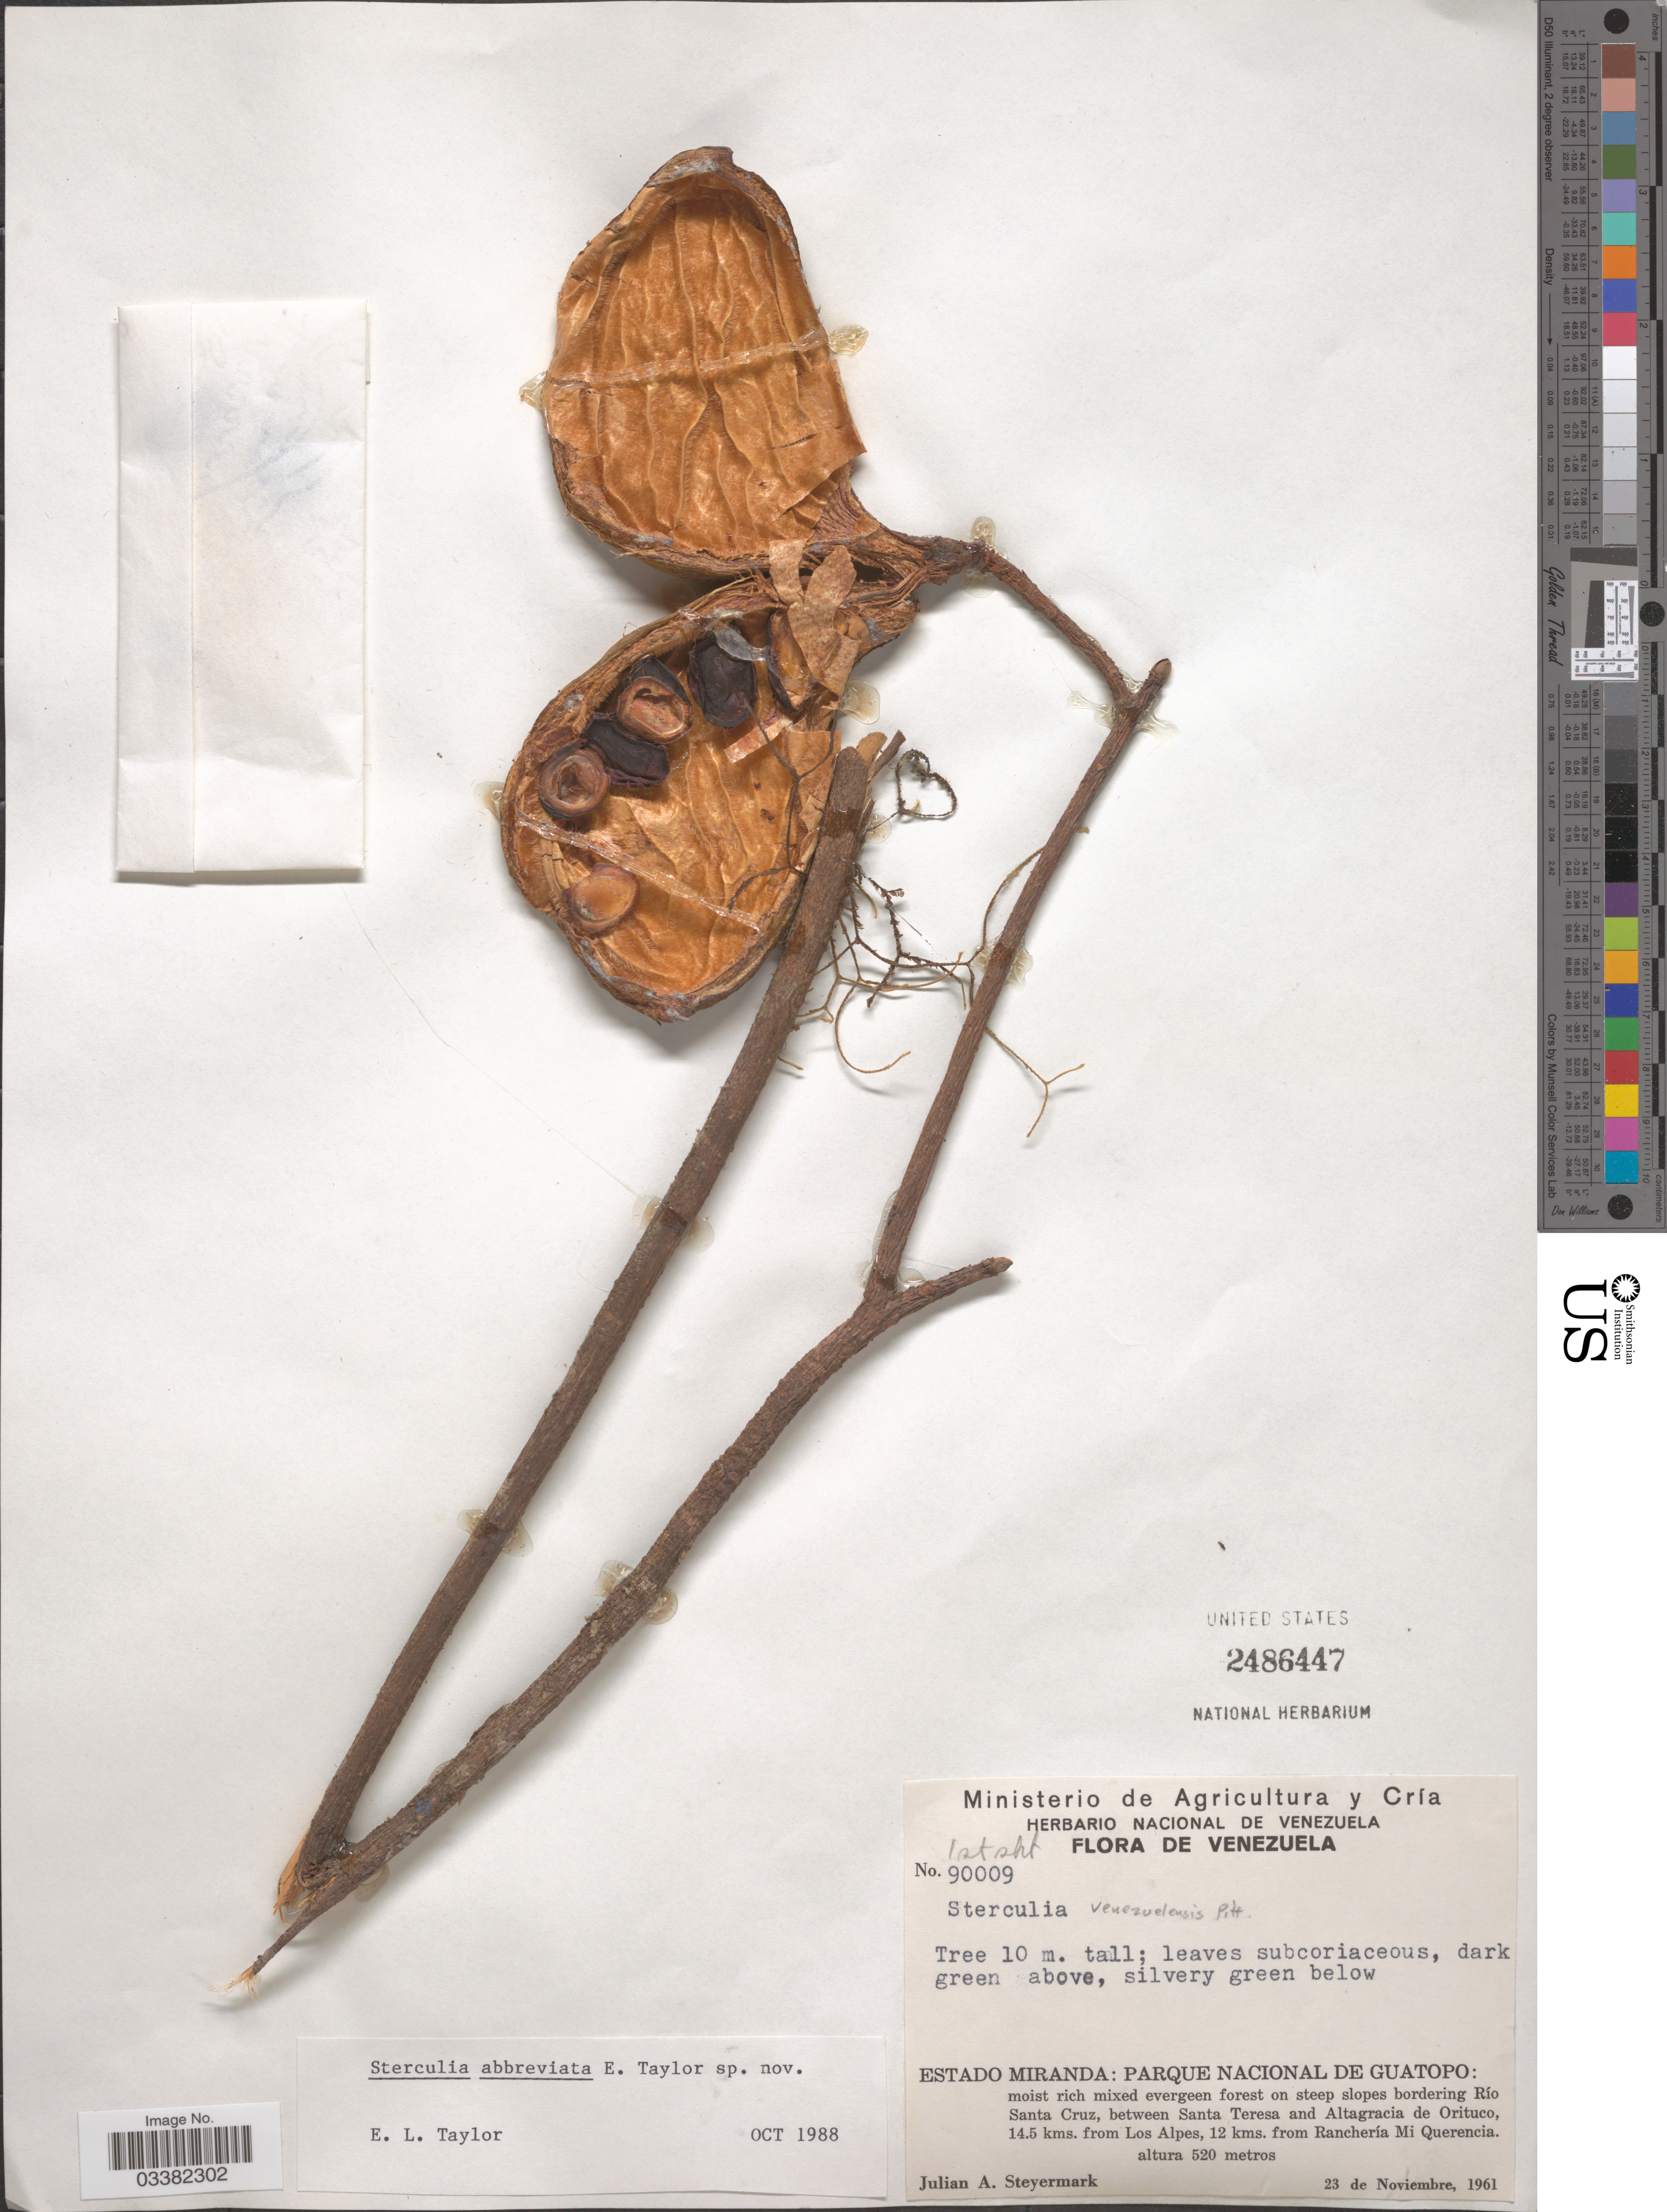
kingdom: Plantae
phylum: Tracheophyta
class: Magnoliopsida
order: Malvales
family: Malvaceae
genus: Sterculia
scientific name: Sterculia abbreviata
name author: E.L. Taylor ex Mondragón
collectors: J. Steyermark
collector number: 90009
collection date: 1961-11-23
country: Venezuela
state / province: Miranda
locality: Parque Nacional de Guatopo: slopes bordering Río Santa Cruz, between Santa Teresa and Altagracia de Orituco, 14.5 kms. from Los Alpes, 12 kms. from Ranchería Mi Querencia.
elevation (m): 520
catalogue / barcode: US 2486447